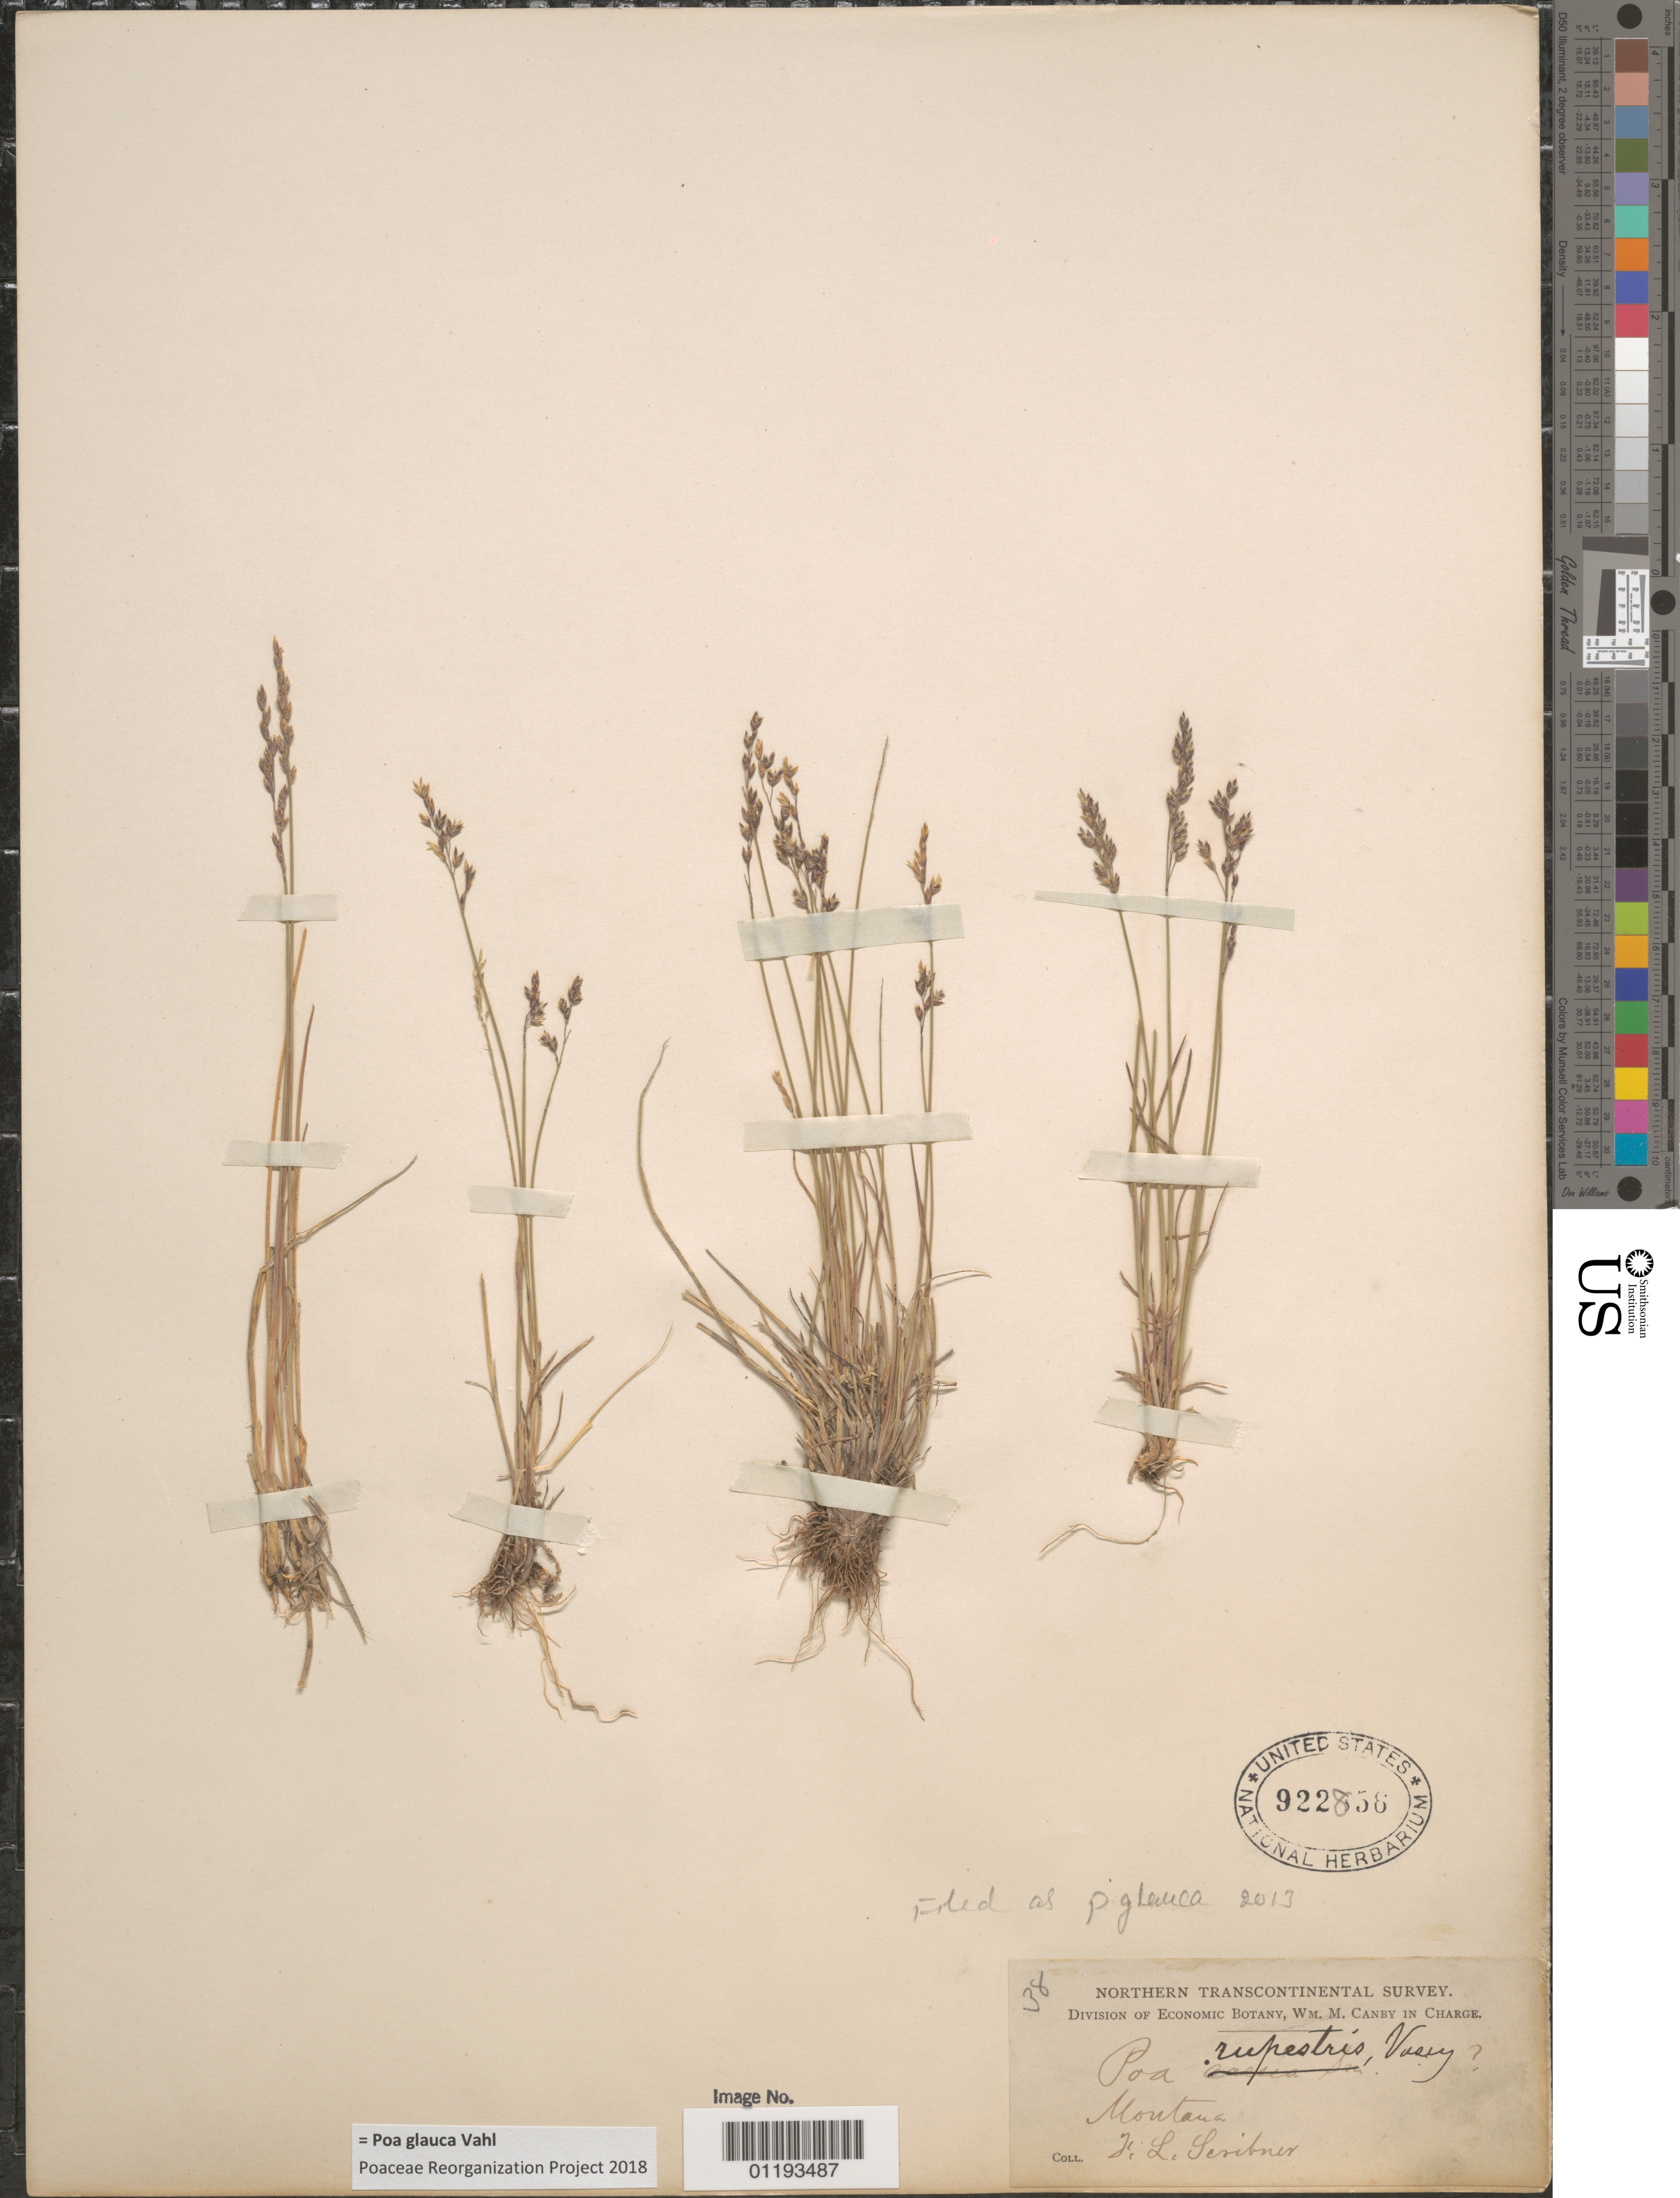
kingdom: Plantae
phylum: Tracheophyta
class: Liliopsida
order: Poales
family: Poaceae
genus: Poa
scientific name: Poa glauca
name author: Vahl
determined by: Poaceae Reorganization Project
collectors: F. L. Scribner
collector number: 38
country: United States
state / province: Montana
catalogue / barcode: US 922856